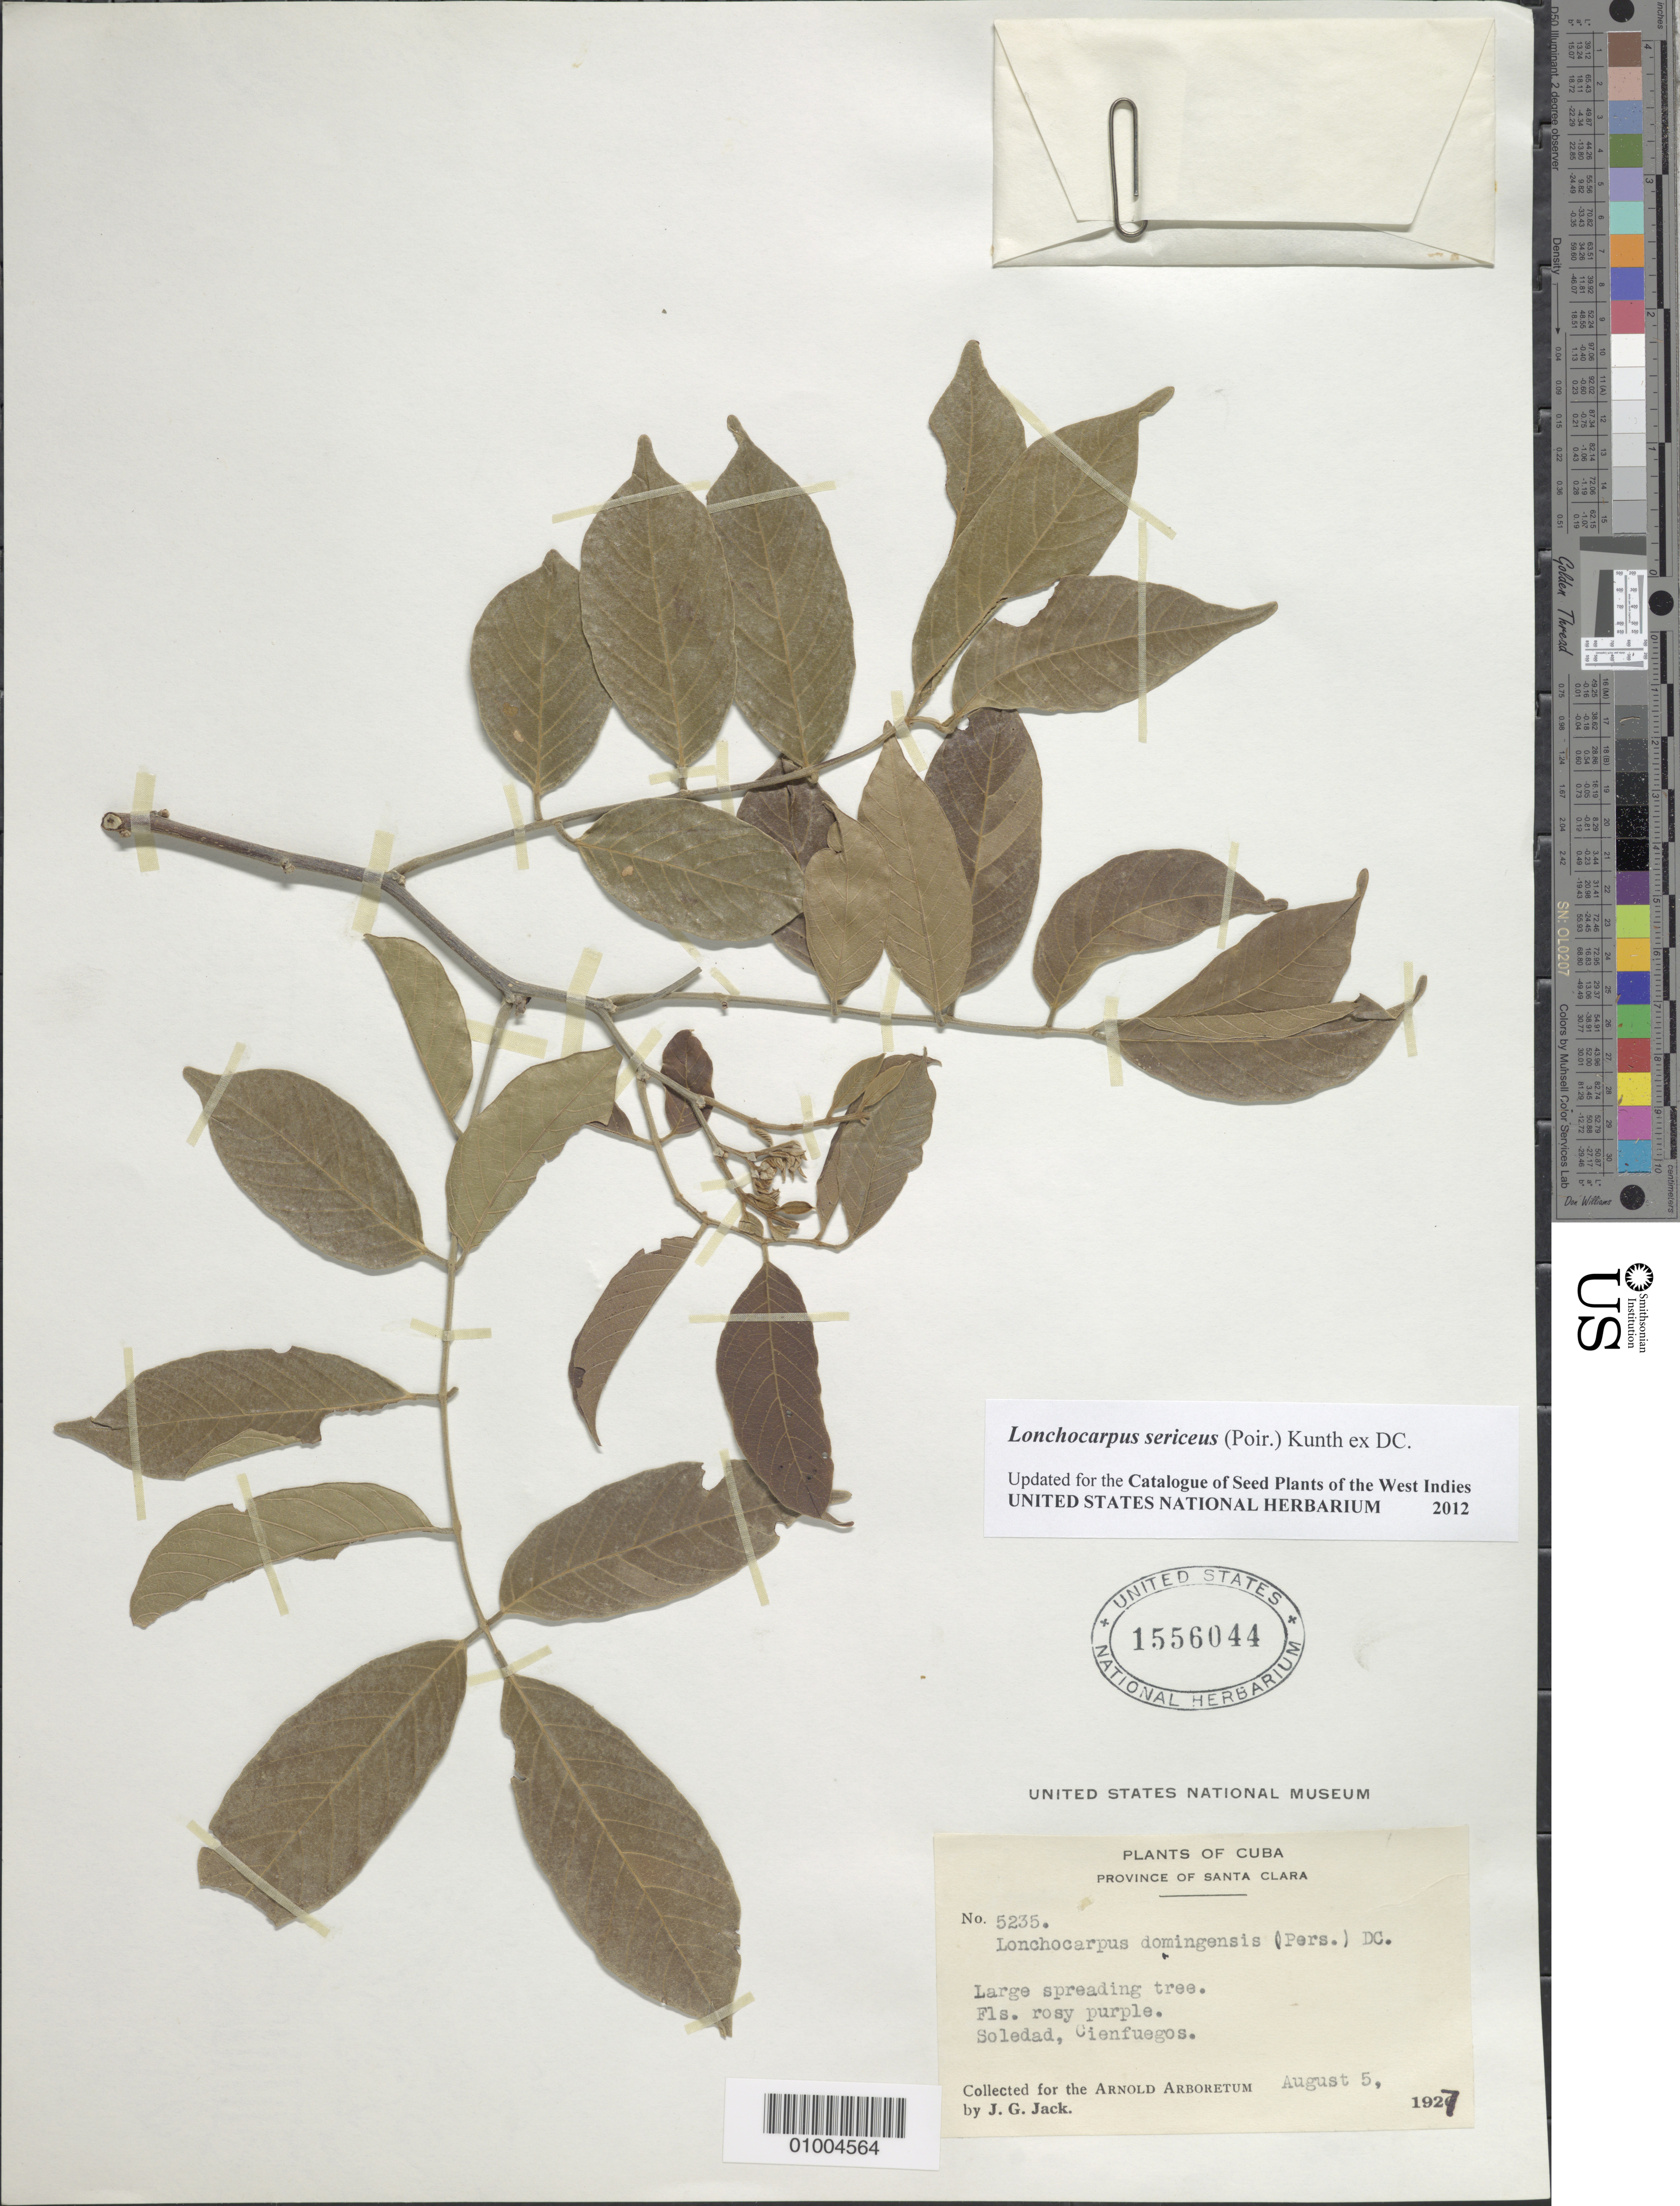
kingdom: Plantae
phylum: Tracheophyta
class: Magnoliopsida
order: Fabales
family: Fabaceae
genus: Lonchocarpus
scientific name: Lonchocarpus sericeus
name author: (Poir.) Kunth ex DC.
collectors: J. G. Jack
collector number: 5235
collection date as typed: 05 Aug 1927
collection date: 1927-08-05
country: Cuba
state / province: Cienfuegos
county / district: Santa Clara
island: Cuba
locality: Large spreading tree Fls rosy purple Soledad, Cienfuego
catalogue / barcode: US 1556044